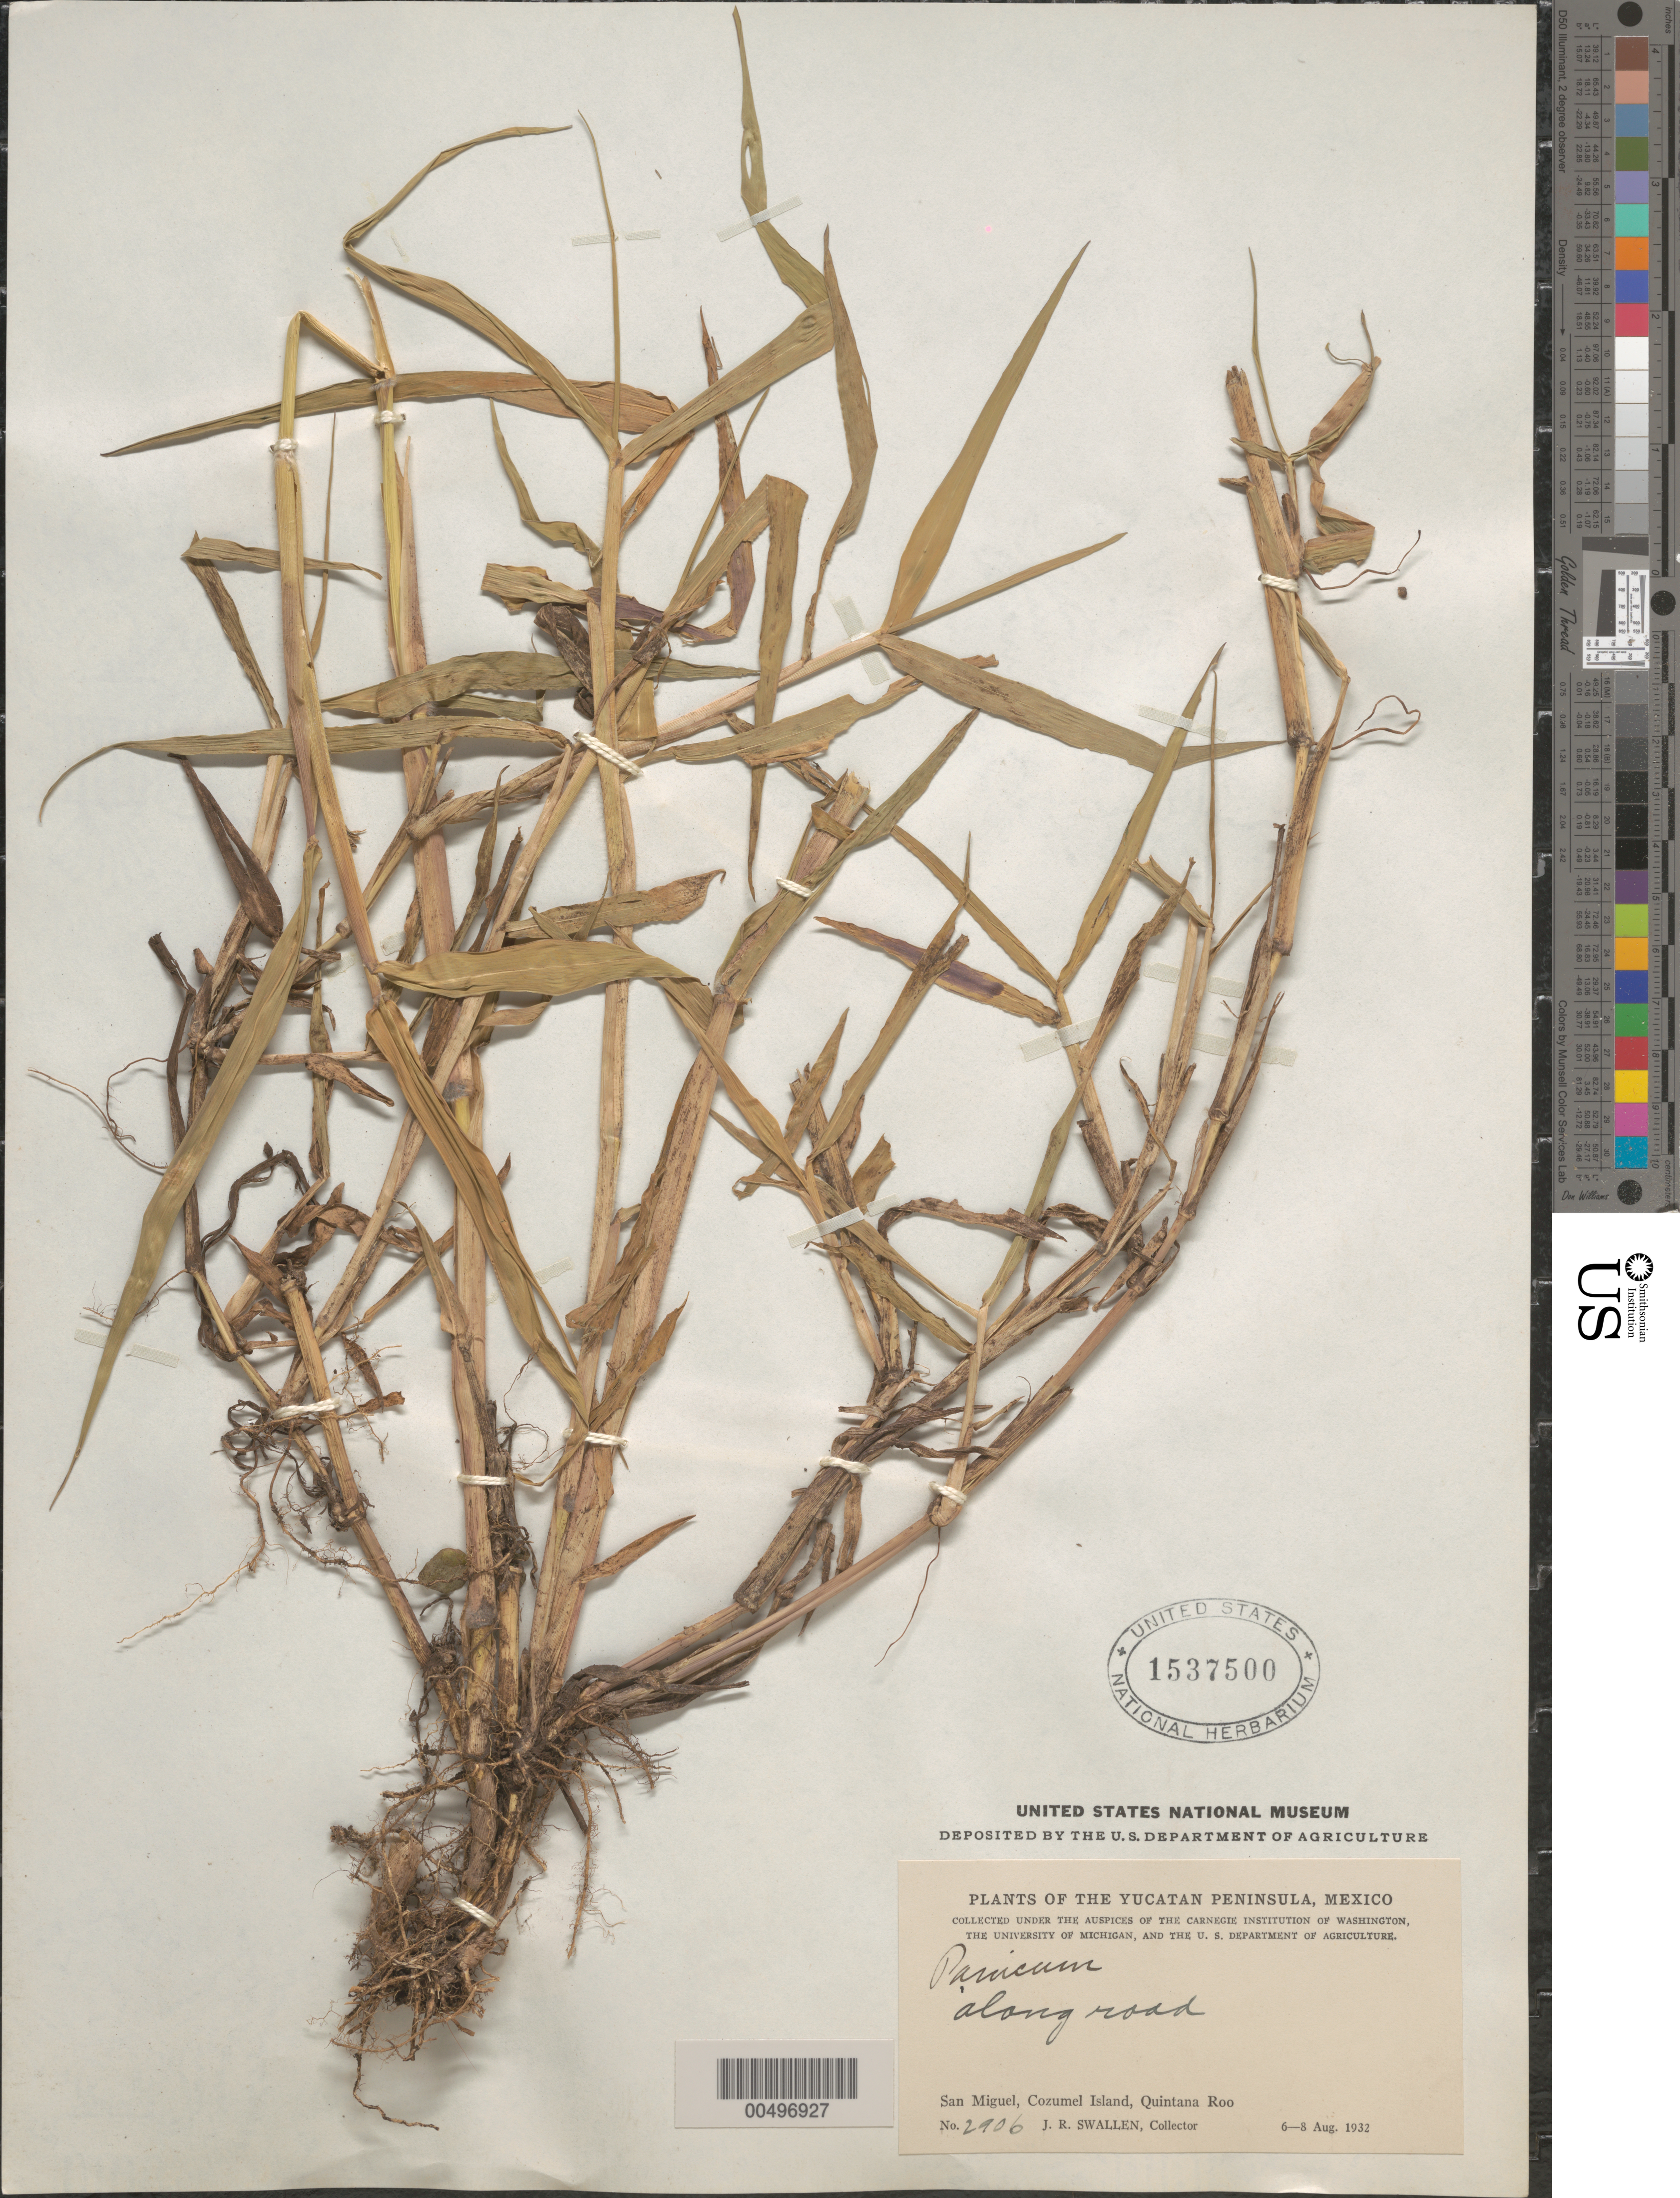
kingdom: Plantae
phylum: Tracheophyta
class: Liliopsida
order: Poales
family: Poaceae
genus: Panicum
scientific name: Panicum sp.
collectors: J. R. Swallen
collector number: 2906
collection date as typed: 6 Aug 1932 to 8 Aug 1932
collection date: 1932-08-06/1932-08-08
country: Mexico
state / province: Quintana Roo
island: Cozumel Island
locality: Yucatan Peninsula, San Miguel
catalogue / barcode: US 1537500